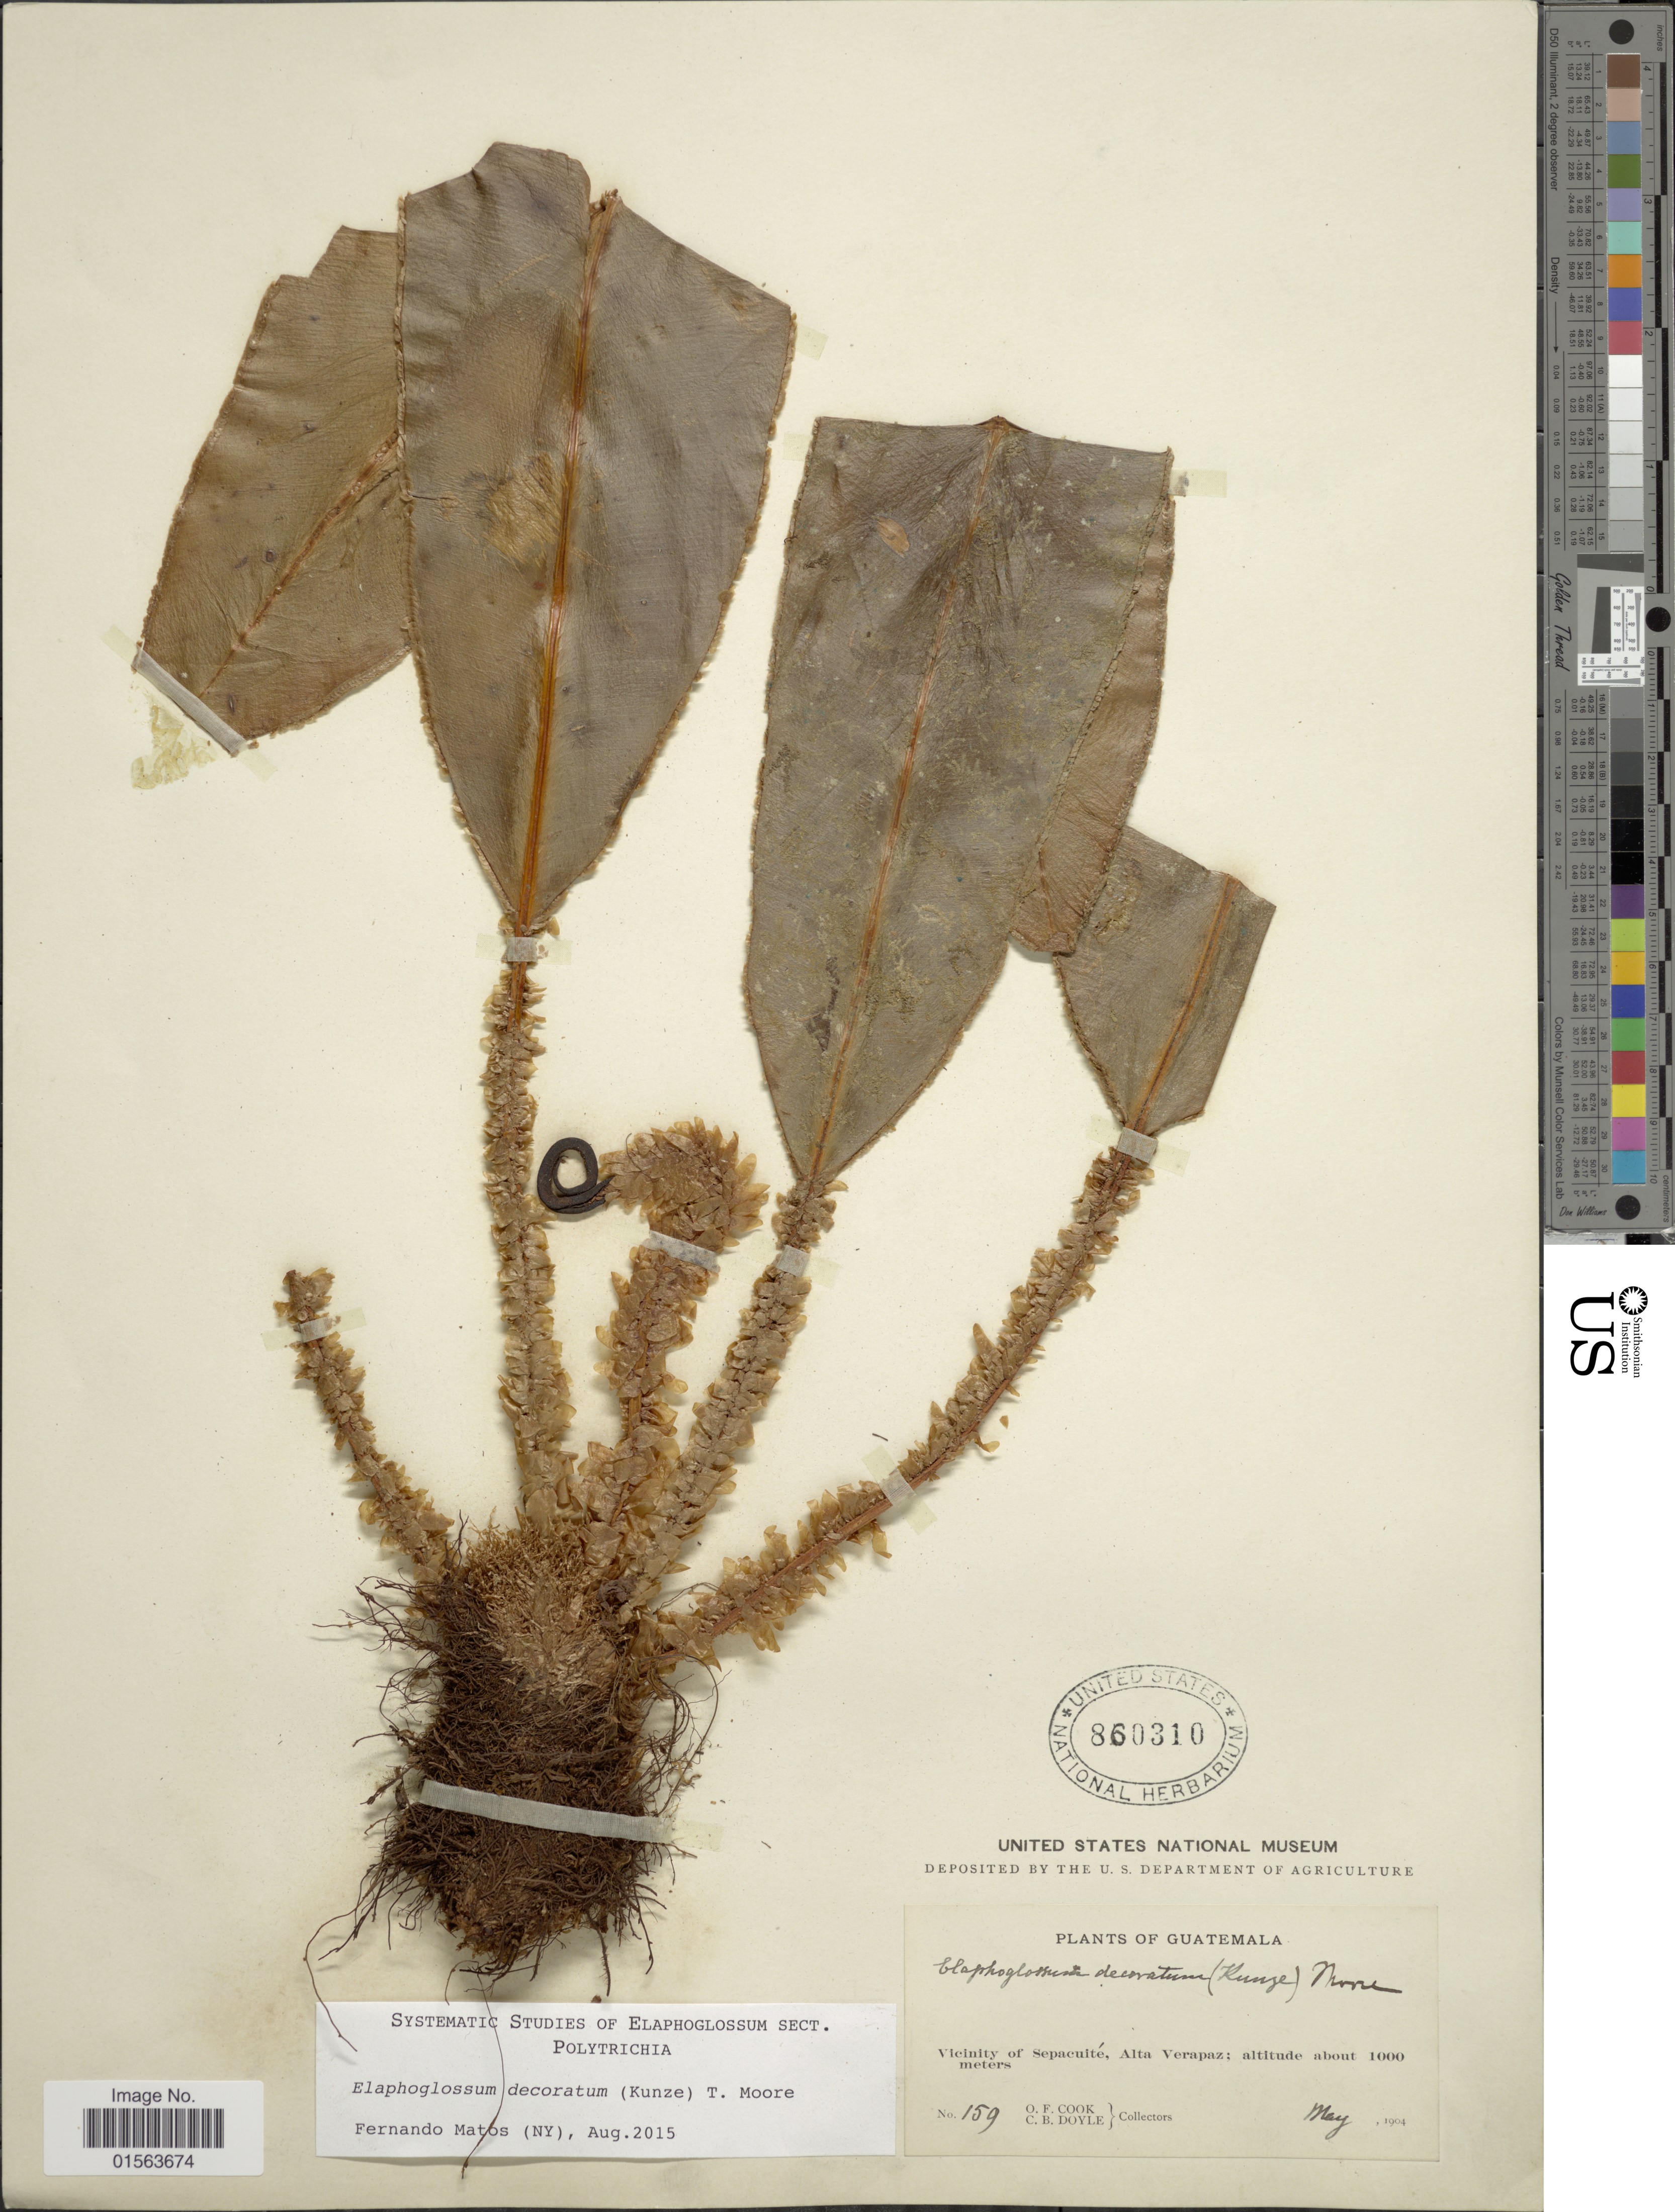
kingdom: Plantae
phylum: Tracheophyta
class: Polypodiopsida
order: Polypodiales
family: Dryopteridaceae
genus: Elaphoglossum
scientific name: Elaphoglossum decoratum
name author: (Kunze) T. Moore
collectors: O. F. Cook & C. Doyle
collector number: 159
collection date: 1904-05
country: Guatemala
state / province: Alta Verapaz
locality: Vicinity of Sepacuite, Alta Verapaz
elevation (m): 1000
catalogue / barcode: US 860310